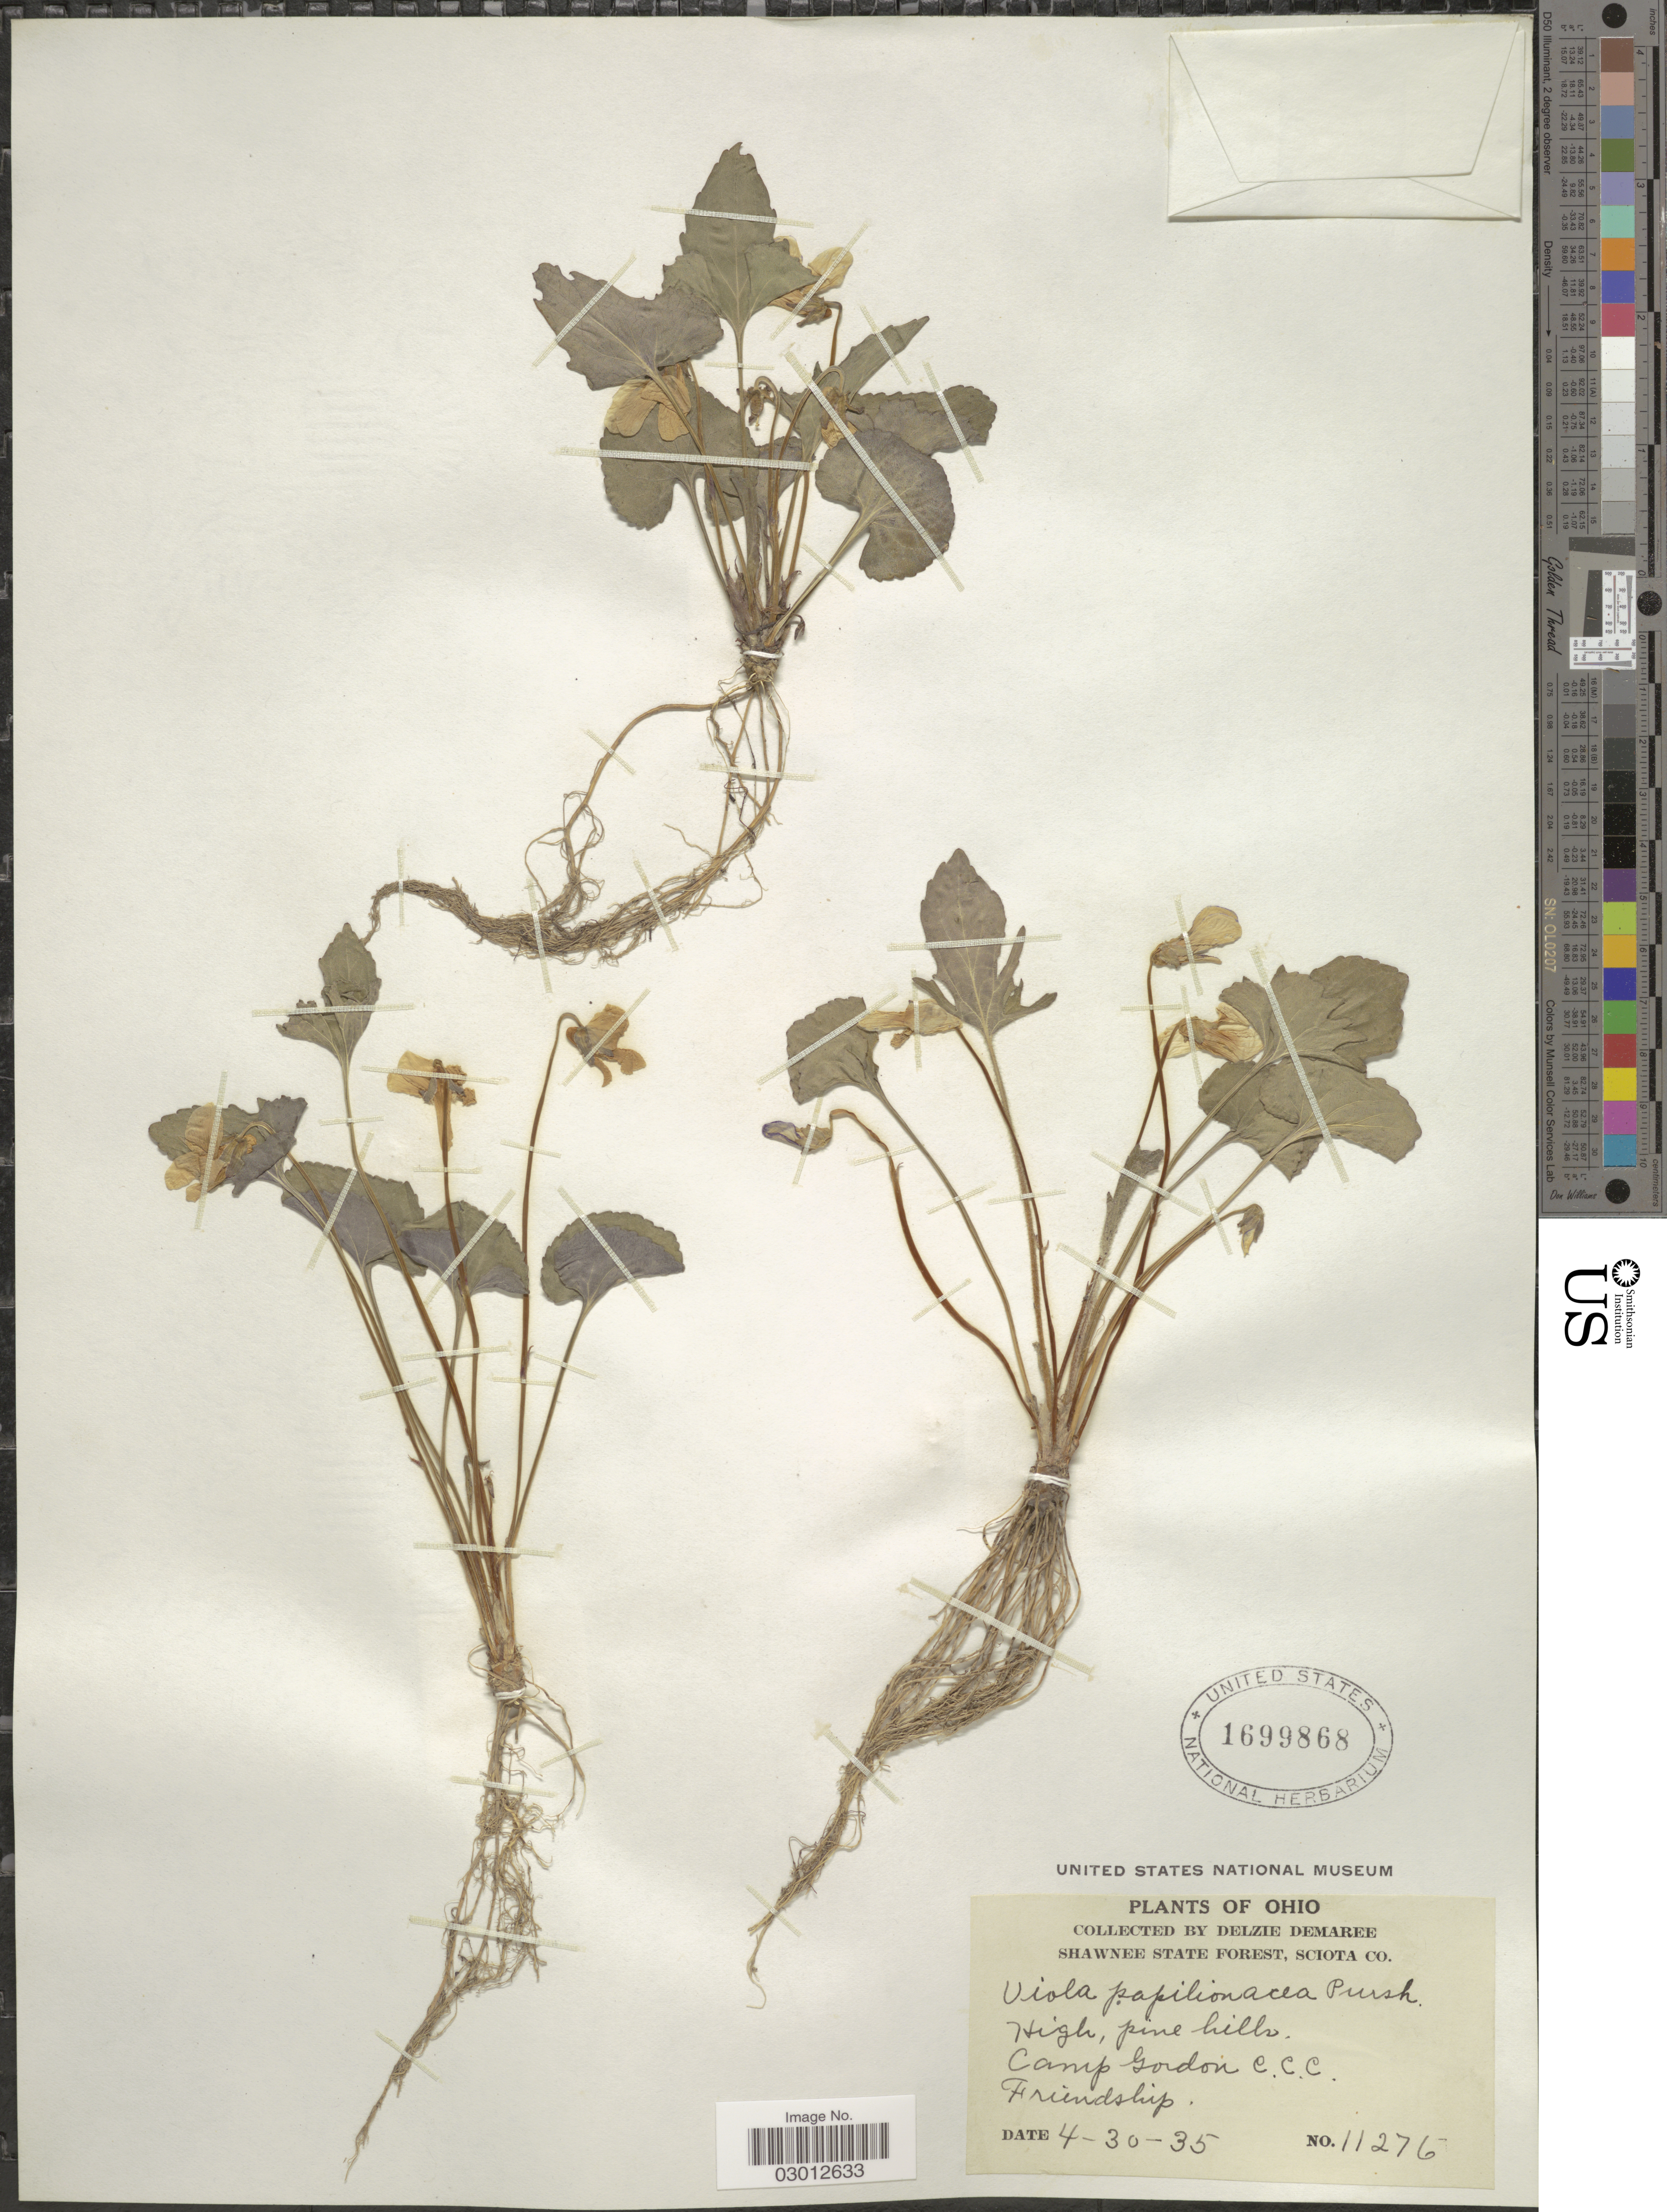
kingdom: Plantae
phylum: Tracheophyta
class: Magnoliopsida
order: Malpighiales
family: Violaceae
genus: Viola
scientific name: Viola papilionacea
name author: Pursh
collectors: D. Demaree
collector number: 11276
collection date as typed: Transcribed d/m/y: 30/4/35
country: United States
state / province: Ohio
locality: Shawnee State Forest, Sciota Co., Camp Gordon C.C.C., Friendship.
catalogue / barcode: US 1699868